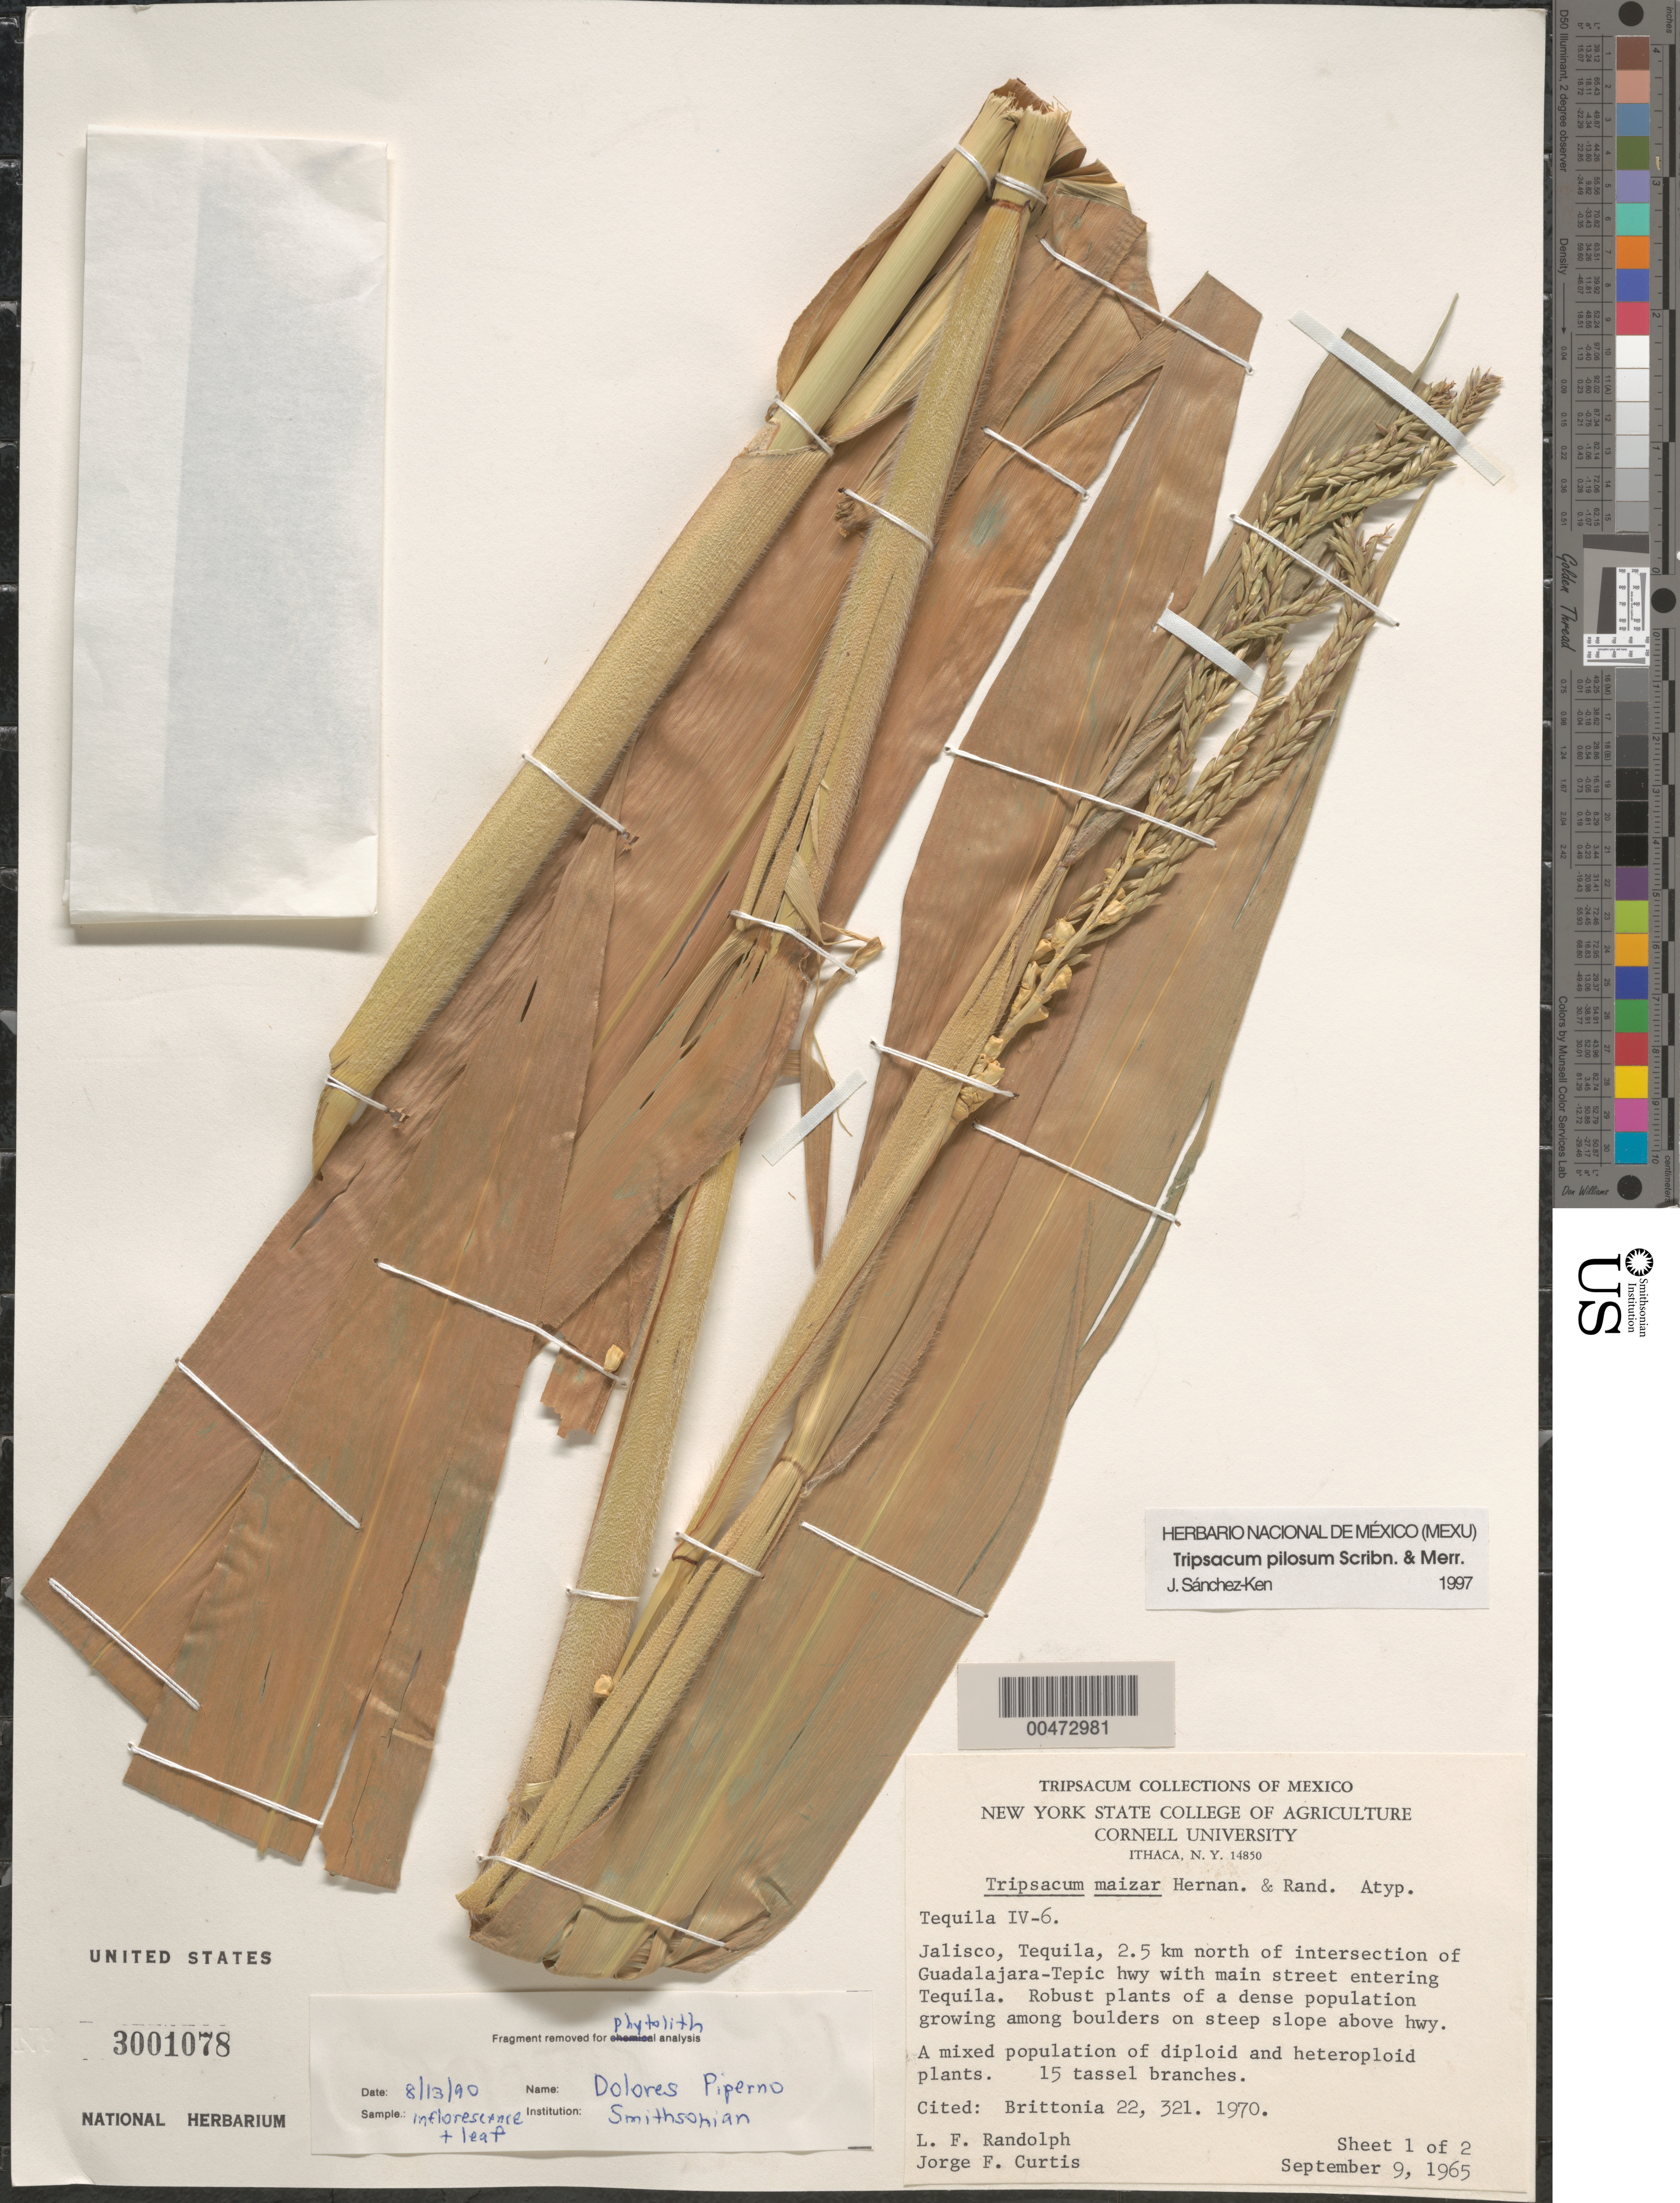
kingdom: Plantae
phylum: Tracheophyta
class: Liliopsida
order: Poales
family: Poaceae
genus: Tripsacum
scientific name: Tripsacum pilosum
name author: Scribn. & Merr.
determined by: Sánchez-Ken, J. G.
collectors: L. F. Randolph & J. Curtis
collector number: Tequila IV-6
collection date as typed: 9 Sep 1965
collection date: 1965-09-09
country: Mexico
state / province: Jalisco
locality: Tequila, 2.5 km N of intersection of Guadalajara-Tepic hwy with main street entering Tequila, above hwy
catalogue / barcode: US 3001078